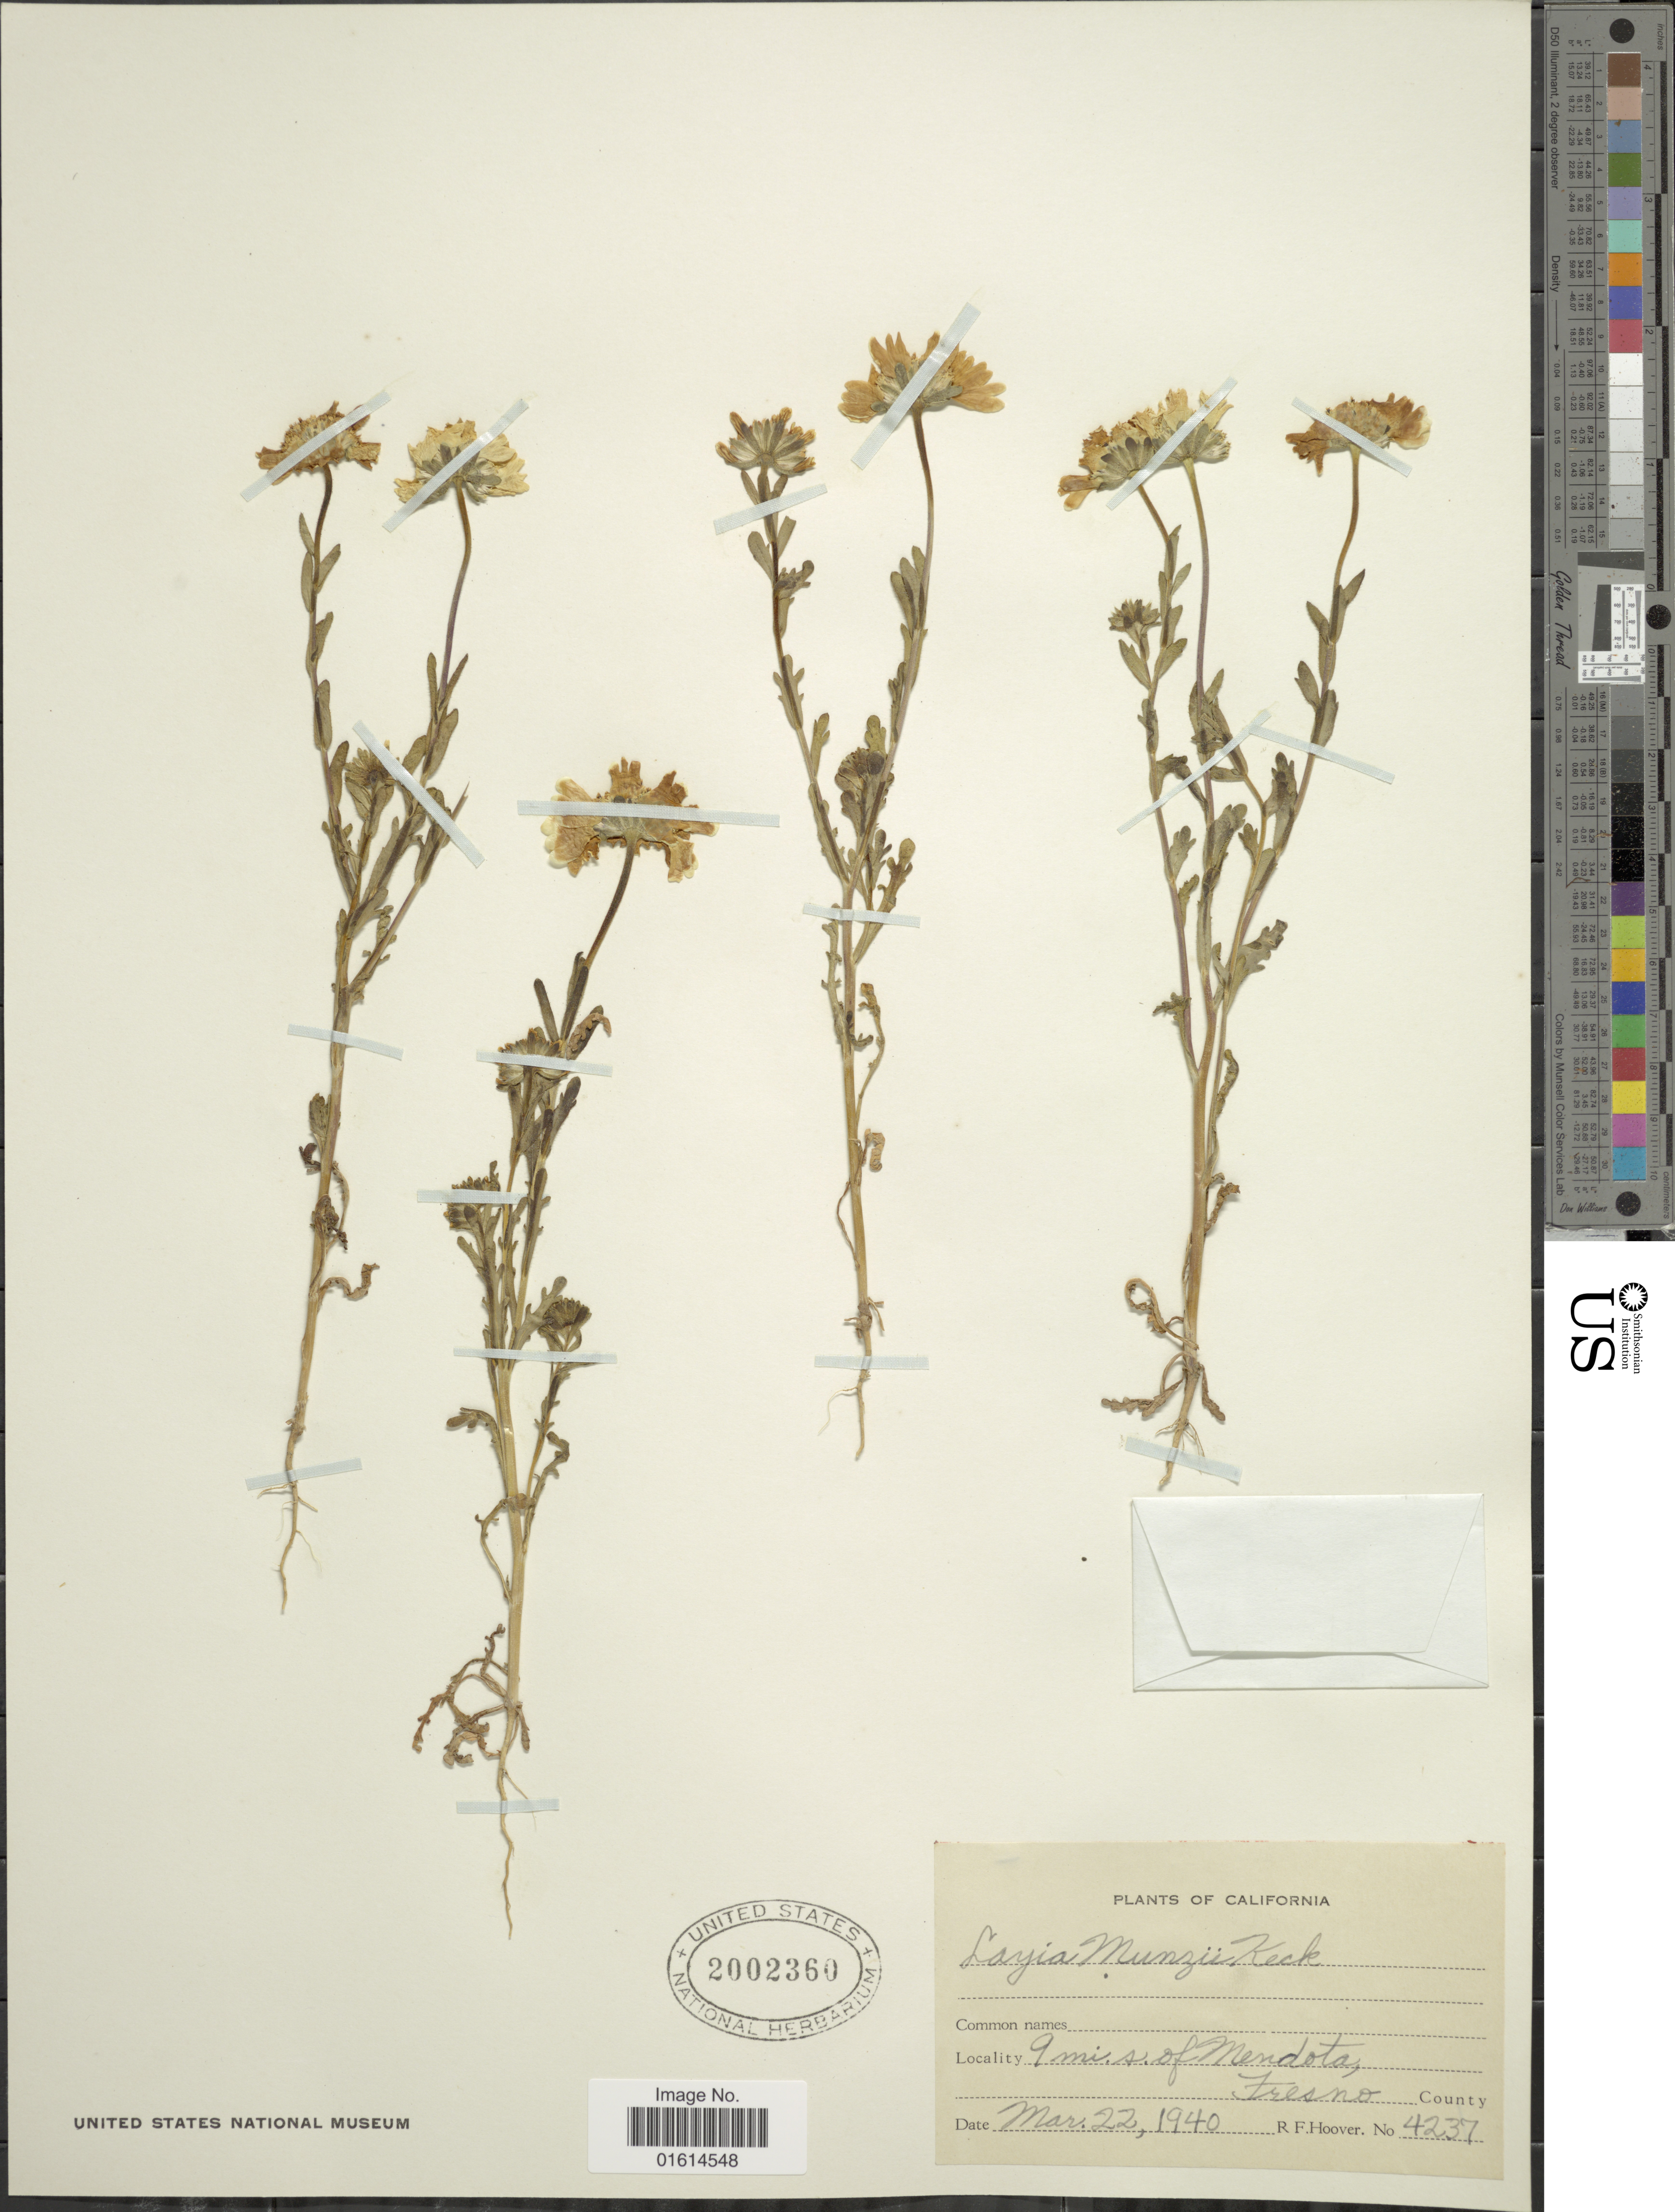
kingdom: Plantae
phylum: Tracheophyta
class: Magnoliopsida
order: Asterales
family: Asteraceae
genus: Layia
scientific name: Layia munzii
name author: D.D. Keck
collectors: R. F. Hoover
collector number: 4237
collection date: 1940-03-22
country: United States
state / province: California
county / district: Fresno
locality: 9 mi. s. of Mendota, Fresno County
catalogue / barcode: US 2002360